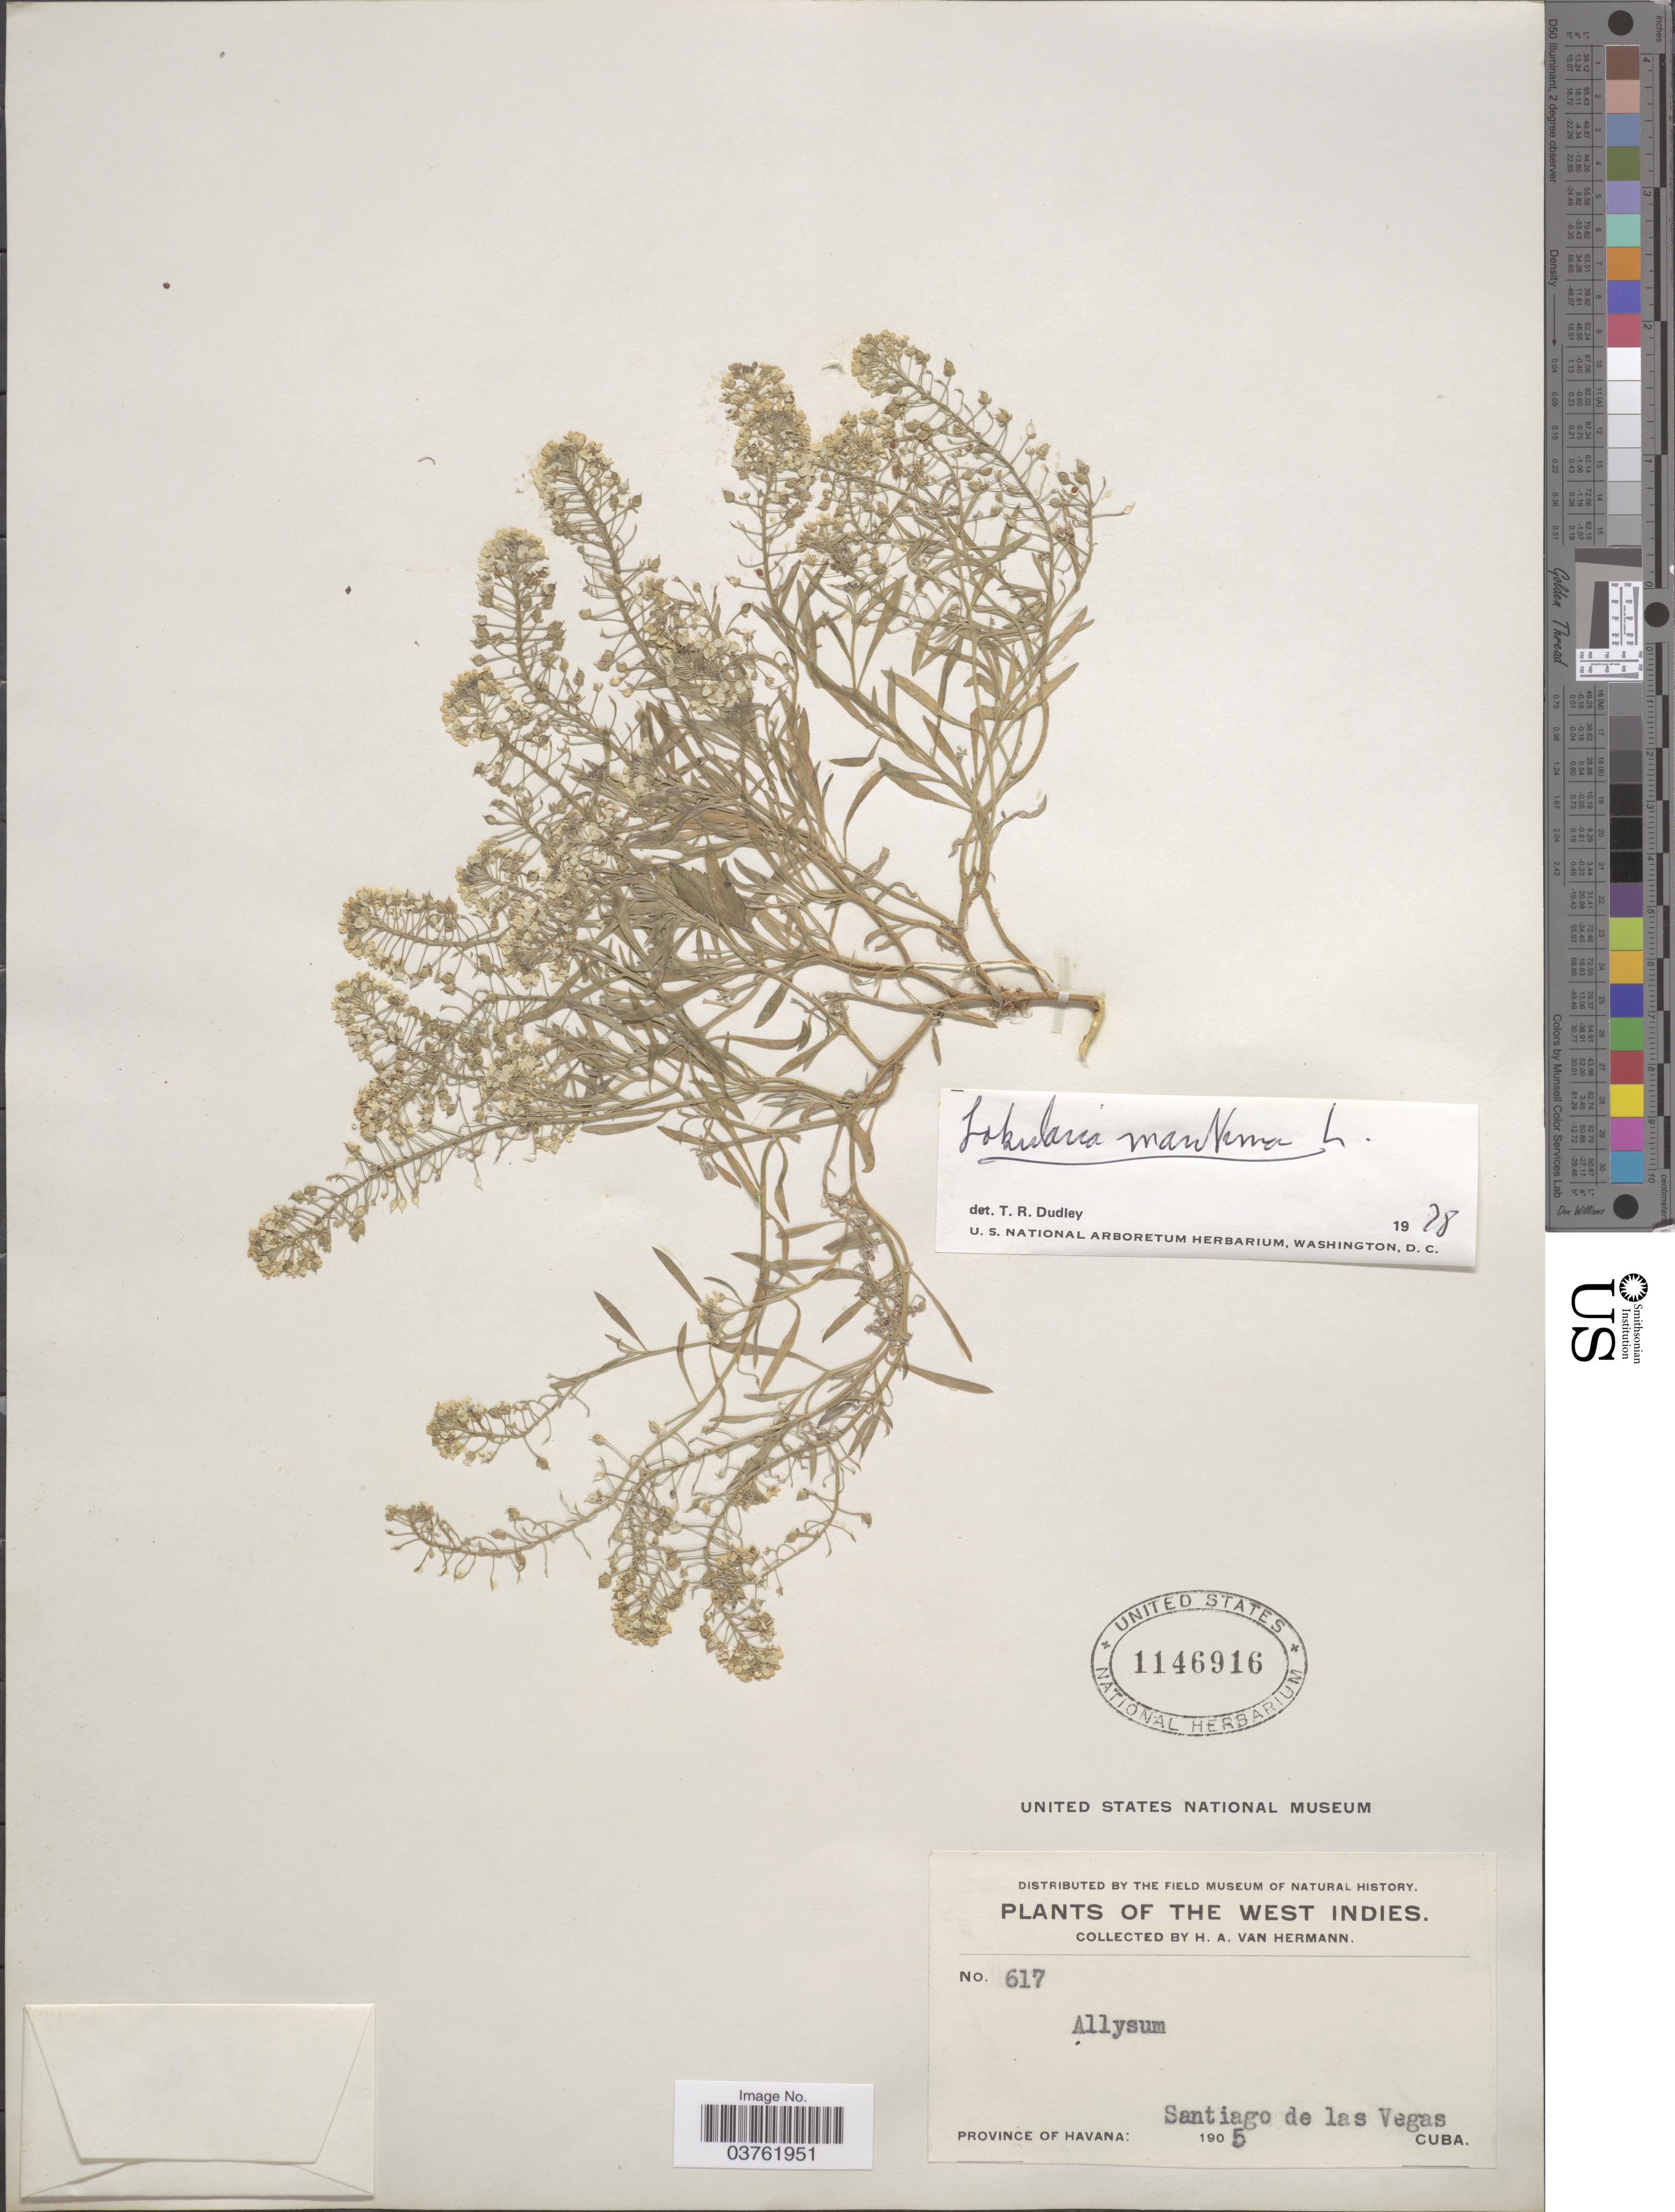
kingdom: Plantae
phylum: Tracheophyta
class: Magnoliopsida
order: Brassicales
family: Brassicaceae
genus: Alyssum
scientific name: Alyssum maritimum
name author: (L.) Lam.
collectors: H. A. Van Hermann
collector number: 617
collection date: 1905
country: Cuba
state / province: La Habana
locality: The West Indies. Santiago de las Vegas. Province of Havana.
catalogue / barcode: US 1146916